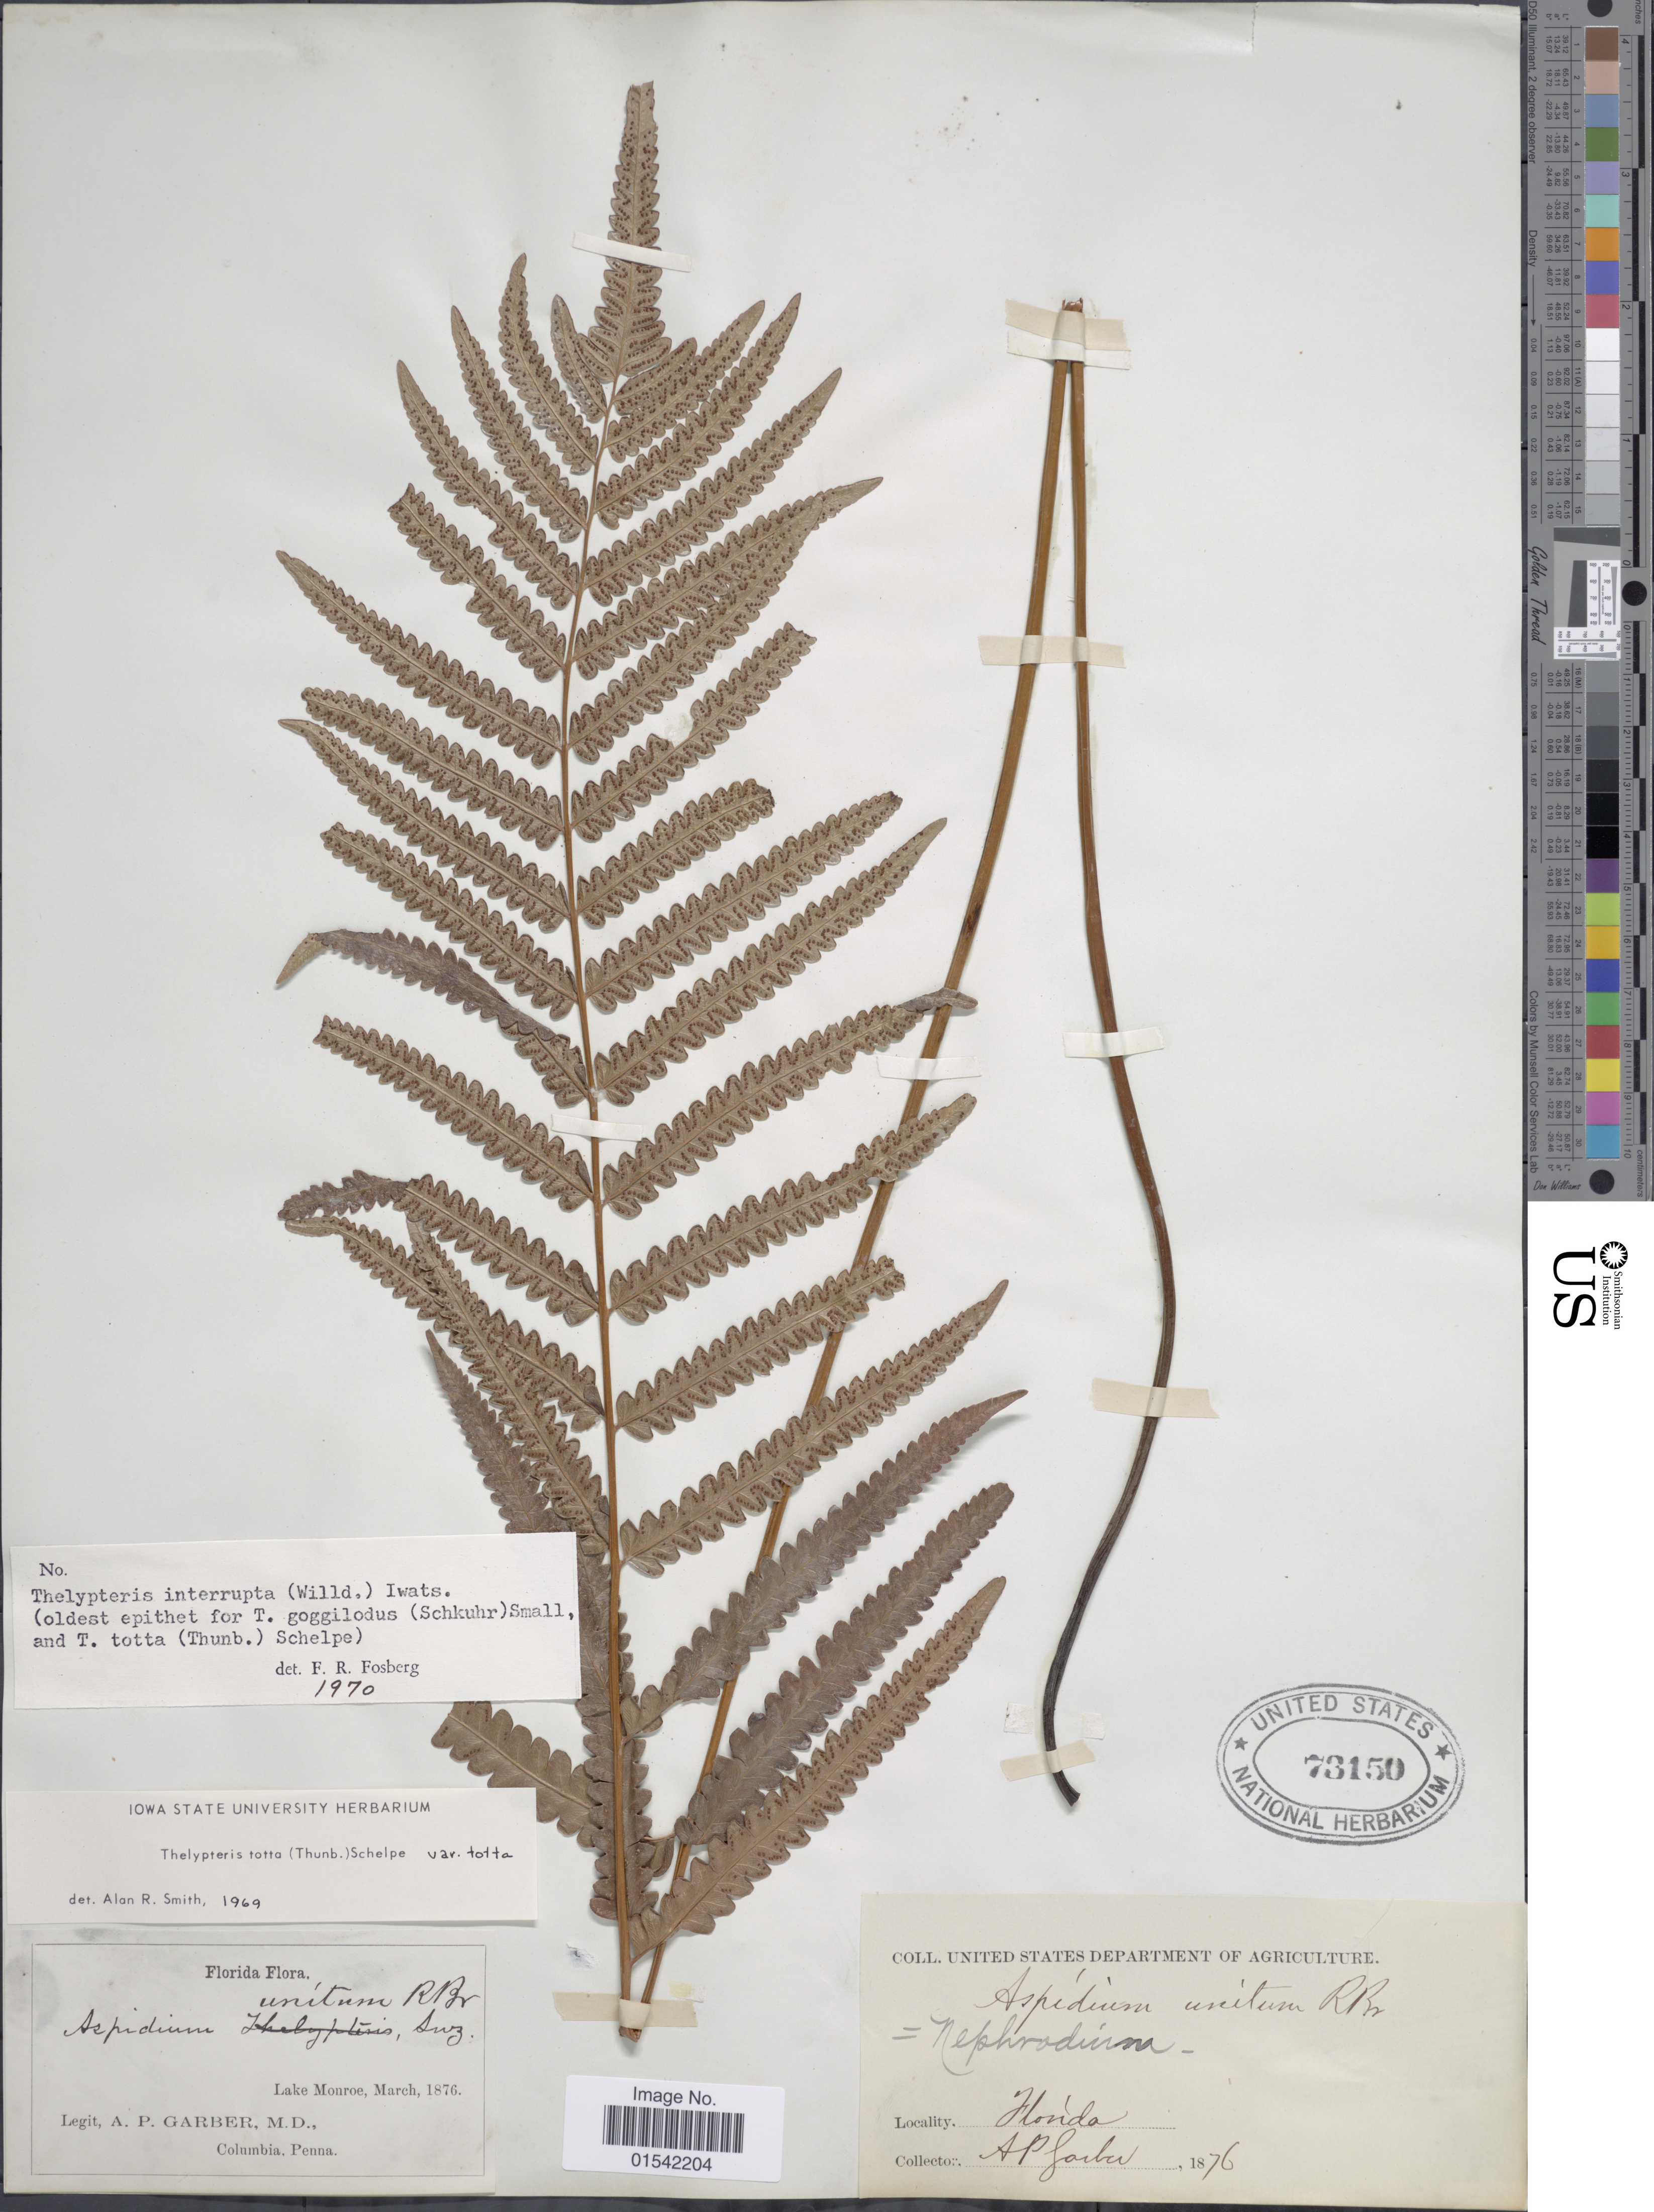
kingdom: Plantae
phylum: Tracheophyta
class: Polypodiopsida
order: Polypodiales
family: Thelypteridaceae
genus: Cyclosorus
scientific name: Cyclosorus interruptus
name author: (Willd.) H. Itô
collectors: A. P. Garber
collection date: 1876-03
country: United States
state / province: Florida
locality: Lake Monroe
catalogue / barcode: US 73150